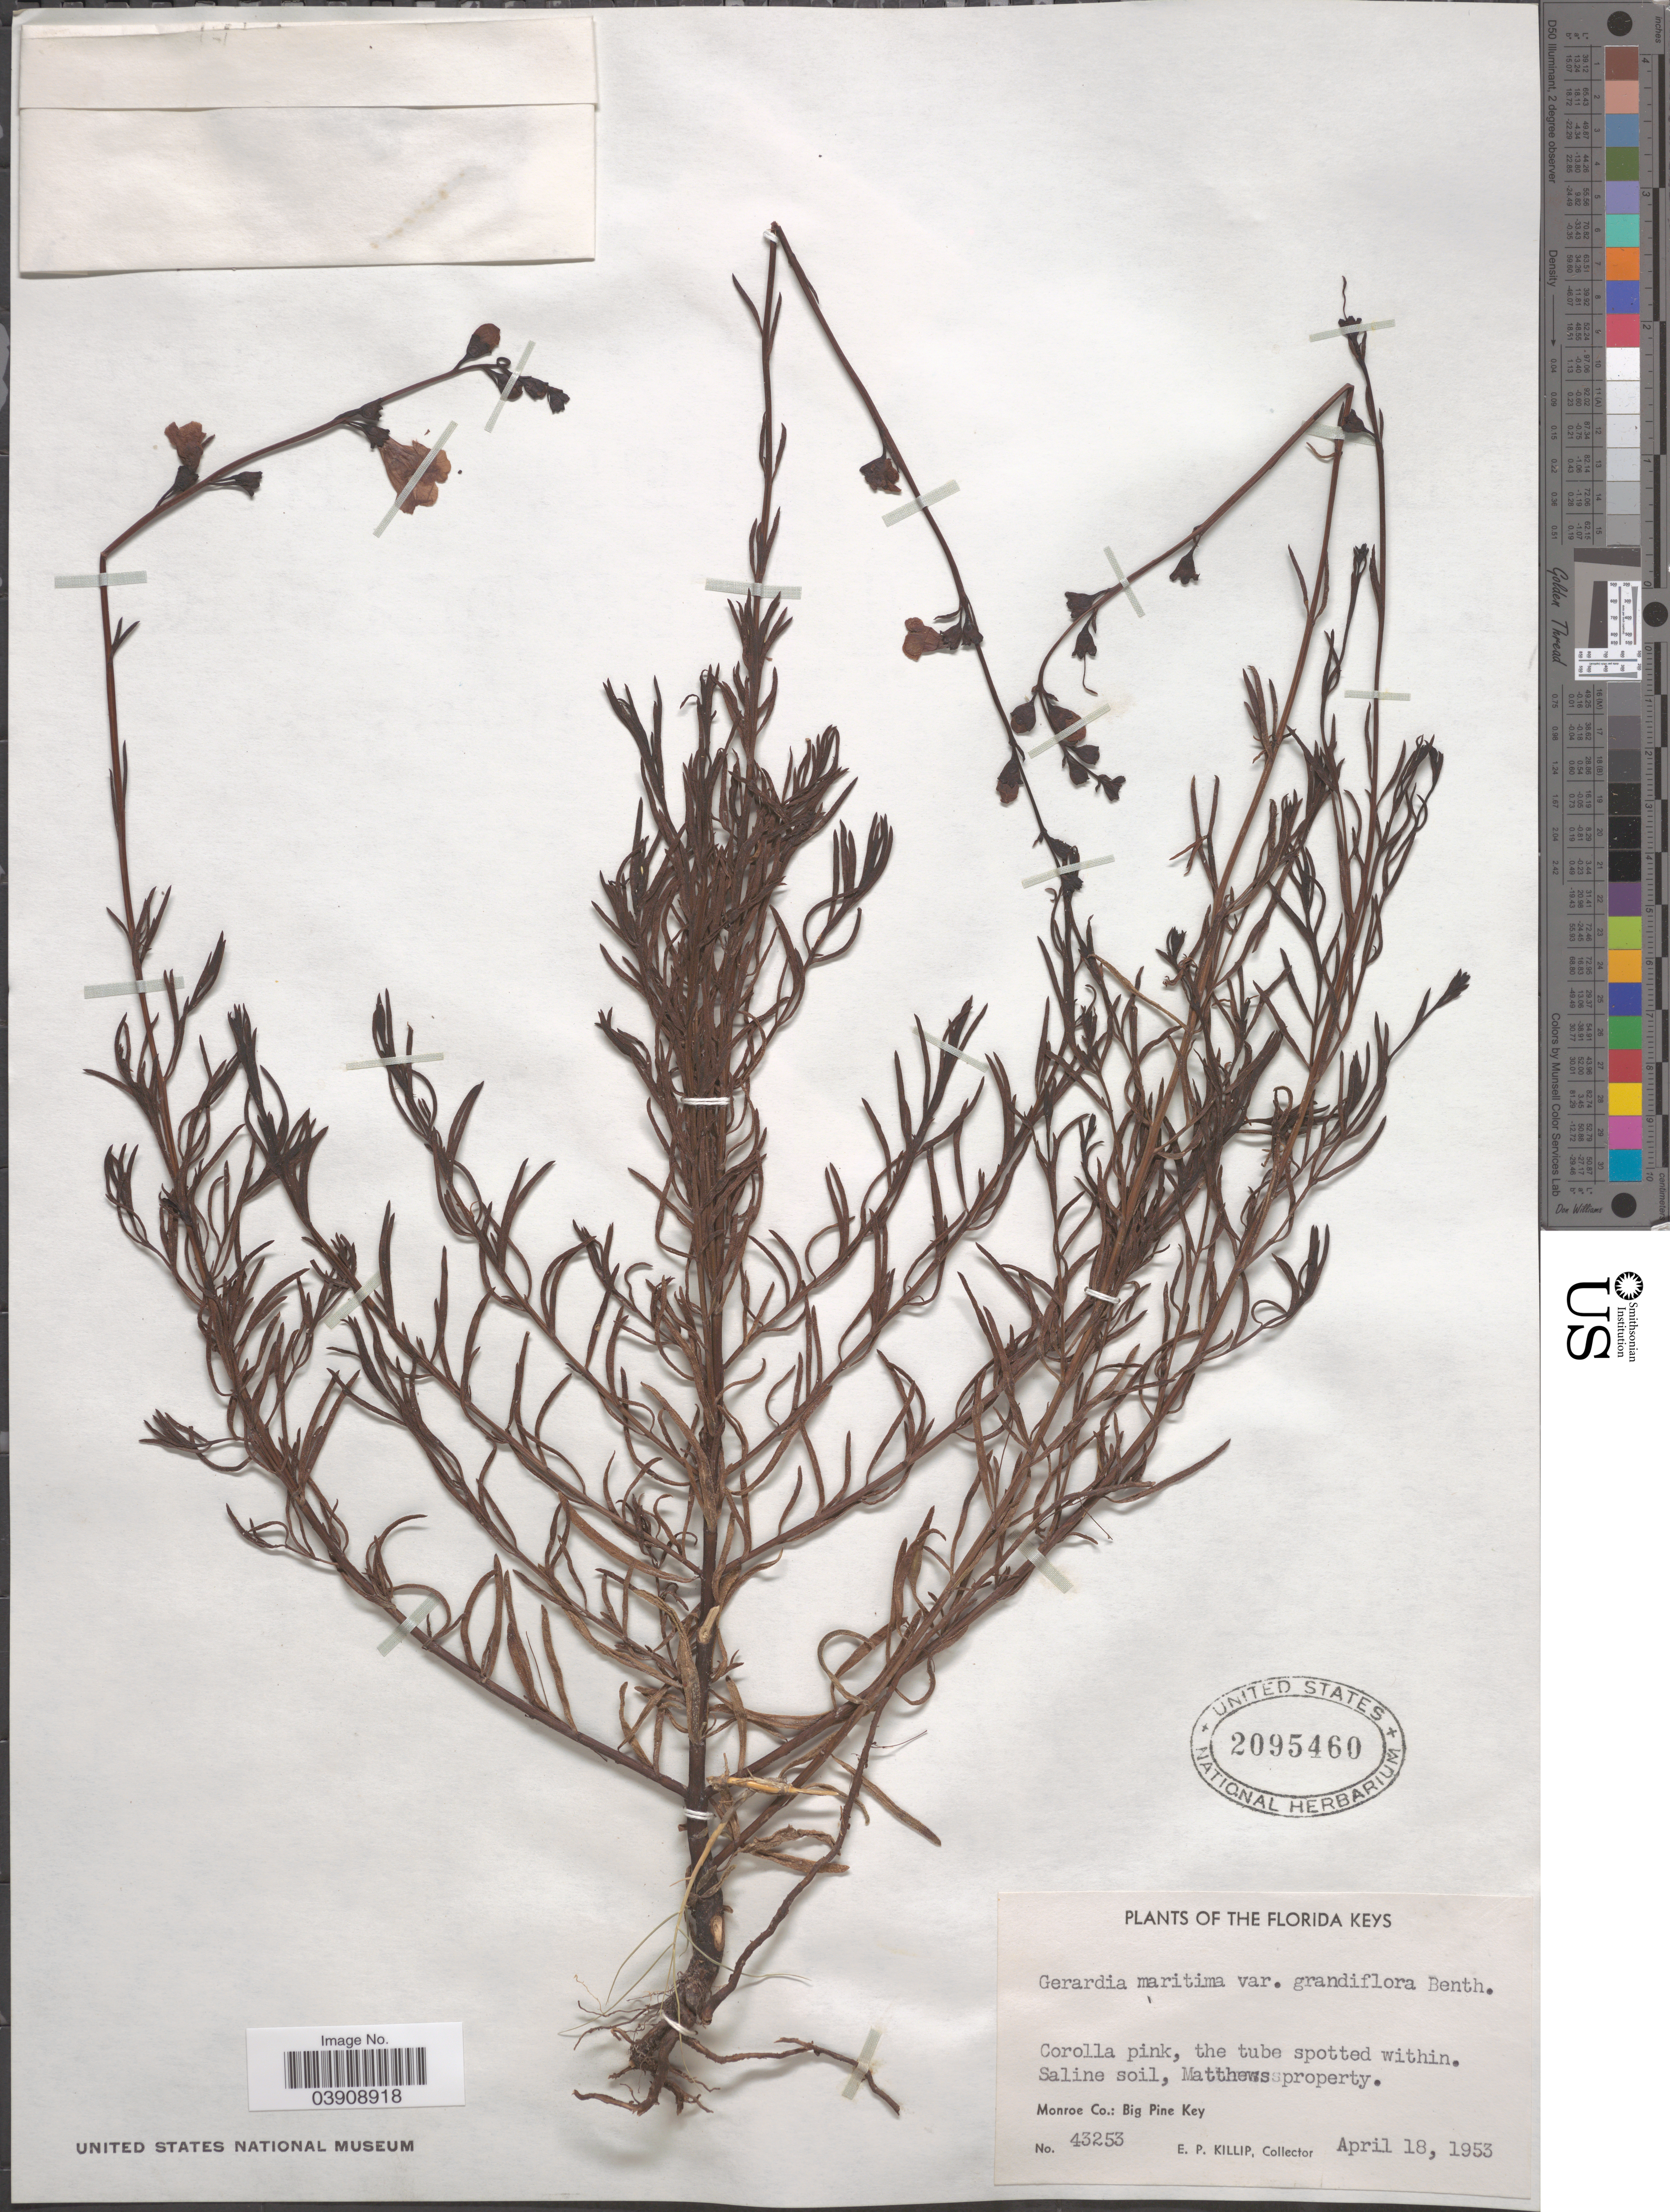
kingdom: Plantae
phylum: Tracheophyta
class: Magnoliopsida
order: Lamiales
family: Orobanchaceae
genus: Gerardia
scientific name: Gerardia maritima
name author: Raf.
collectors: E. P. Killip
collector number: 43253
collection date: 1953-04-18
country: United States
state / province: Florida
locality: The Florida Keys. Saline soil, Matthews property. Monroe Co.: Big Pine Key.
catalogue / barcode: US 2095460